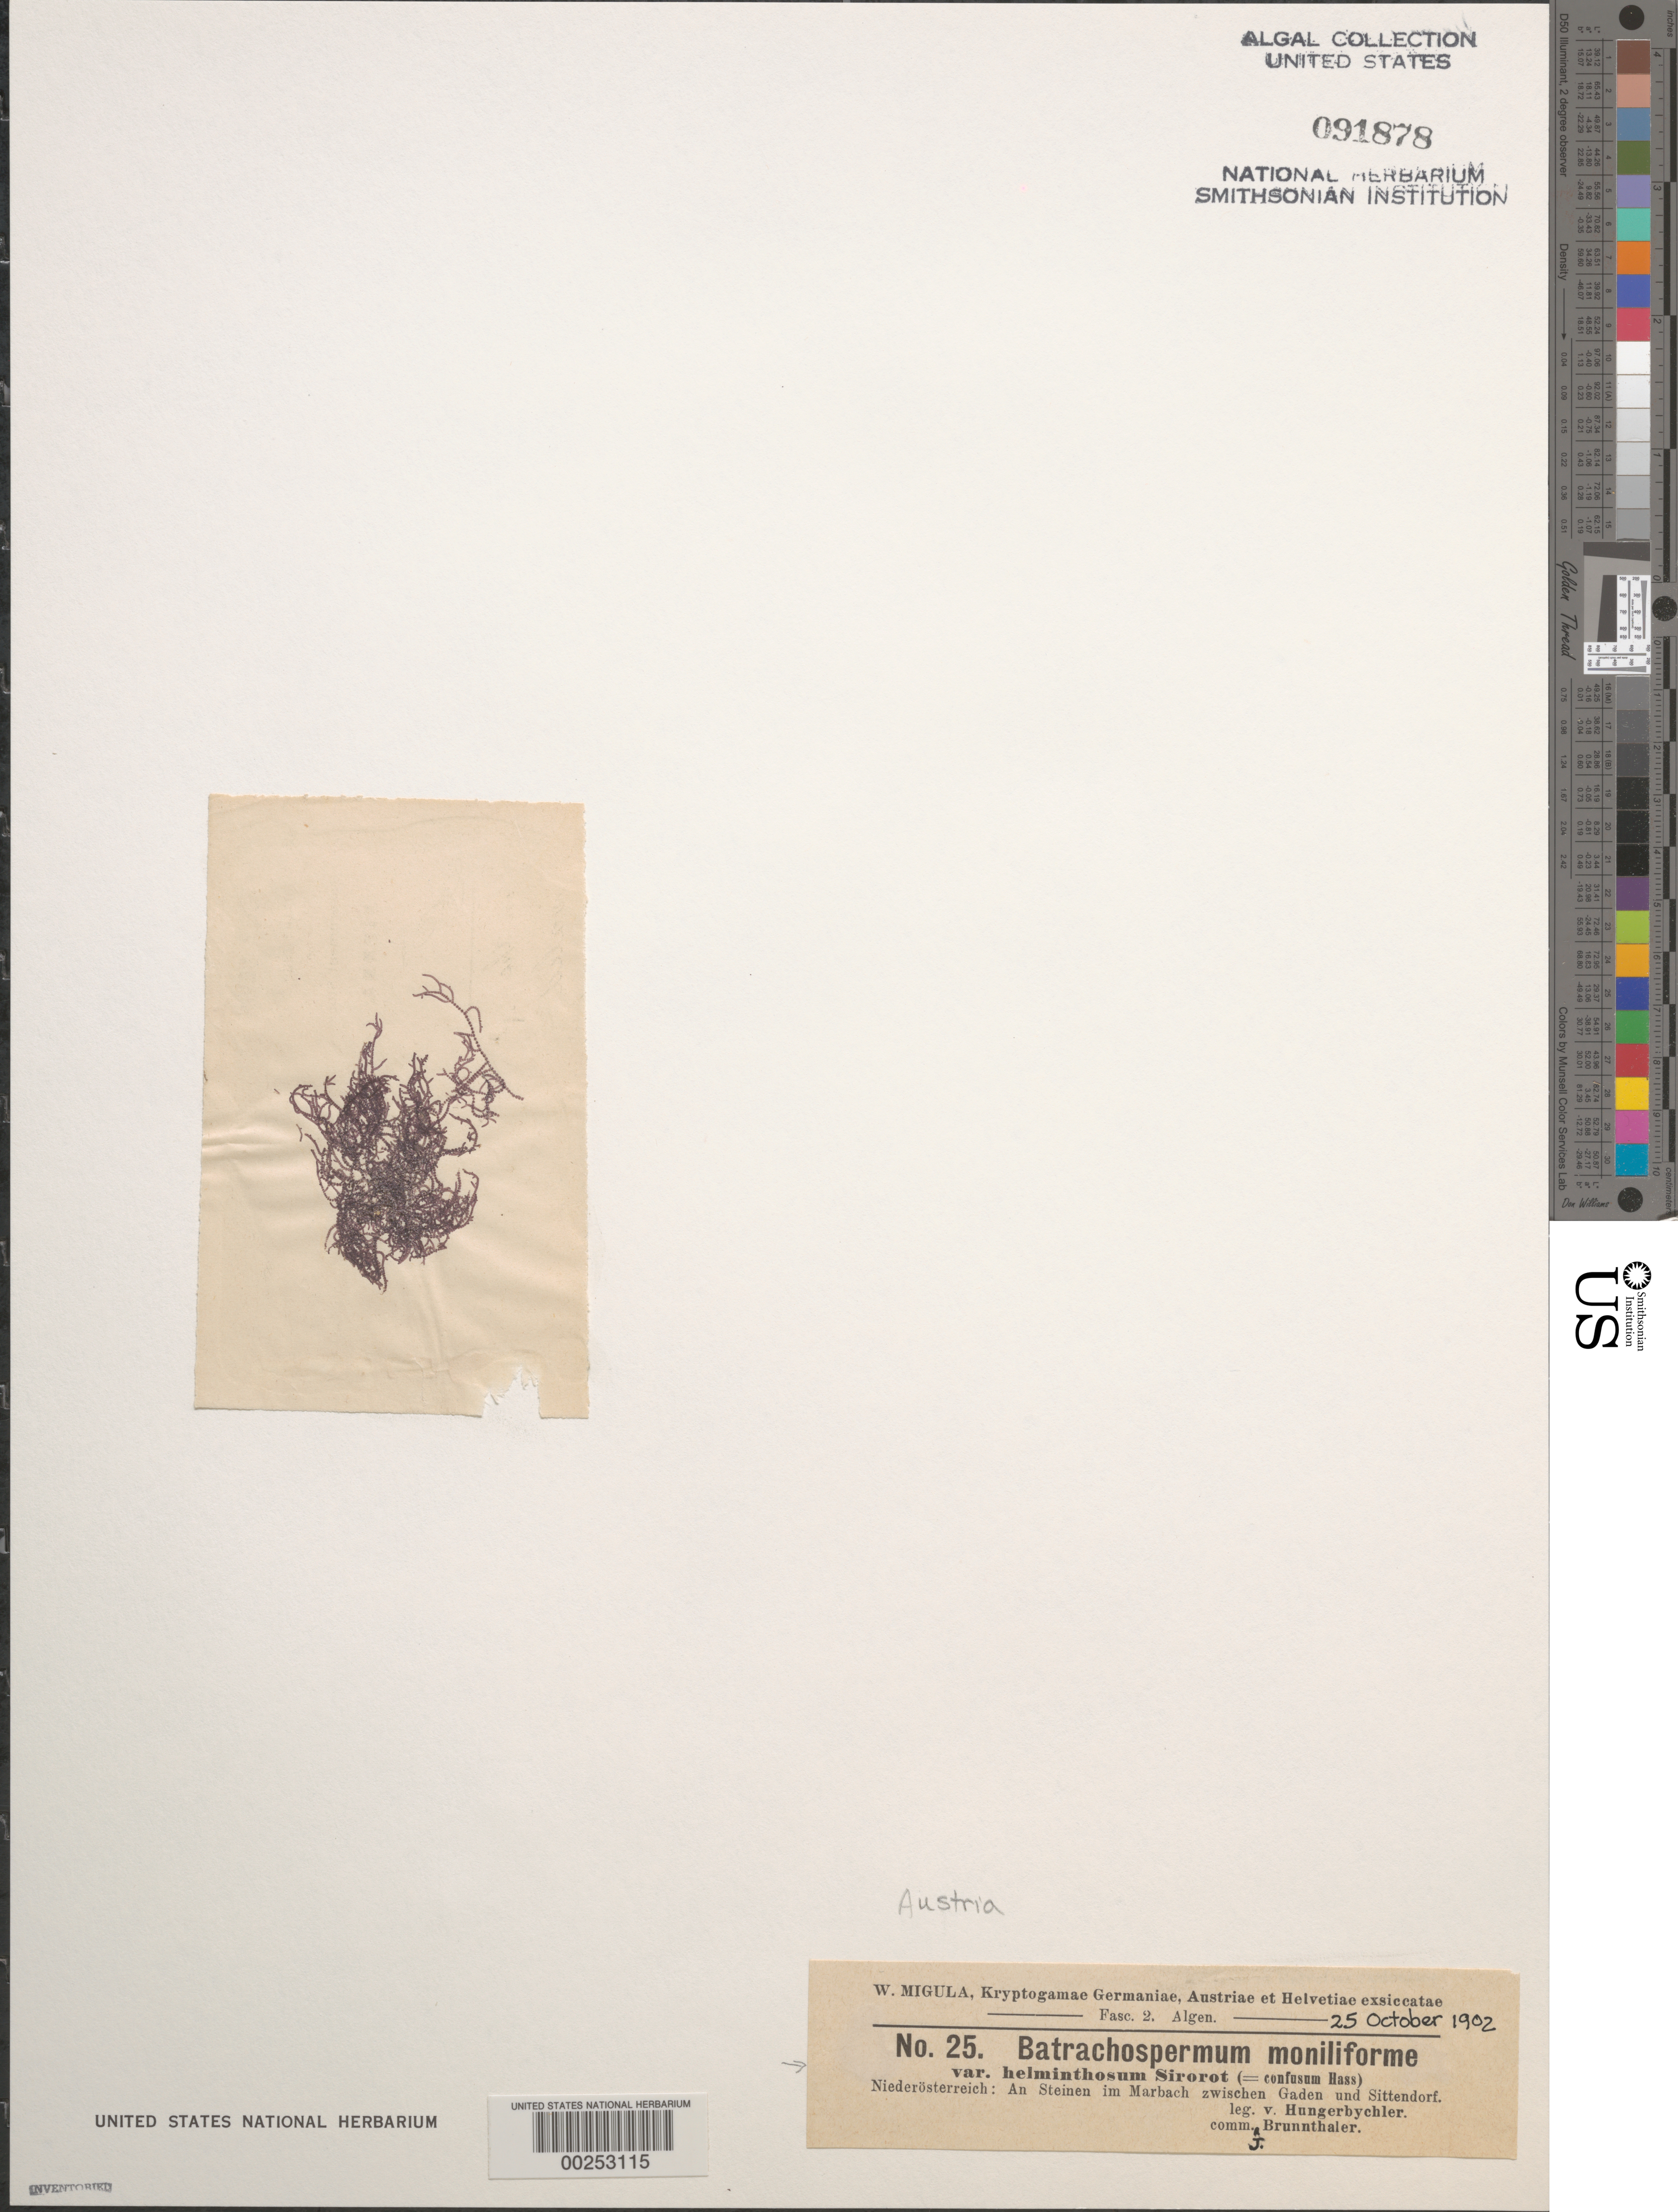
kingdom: Plantae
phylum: Rhodophyta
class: Florideophyceae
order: Batrachospermales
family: Batrachospermaceae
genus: Batrachospermum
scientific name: Batrachospermum gelatinosum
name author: (L.) DC.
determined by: Algae name updating Project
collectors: J. Hungerbychler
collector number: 25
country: Austria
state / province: Niederosterreich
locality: Marbach between Gaden and Sittendorf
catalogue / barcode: US 91878